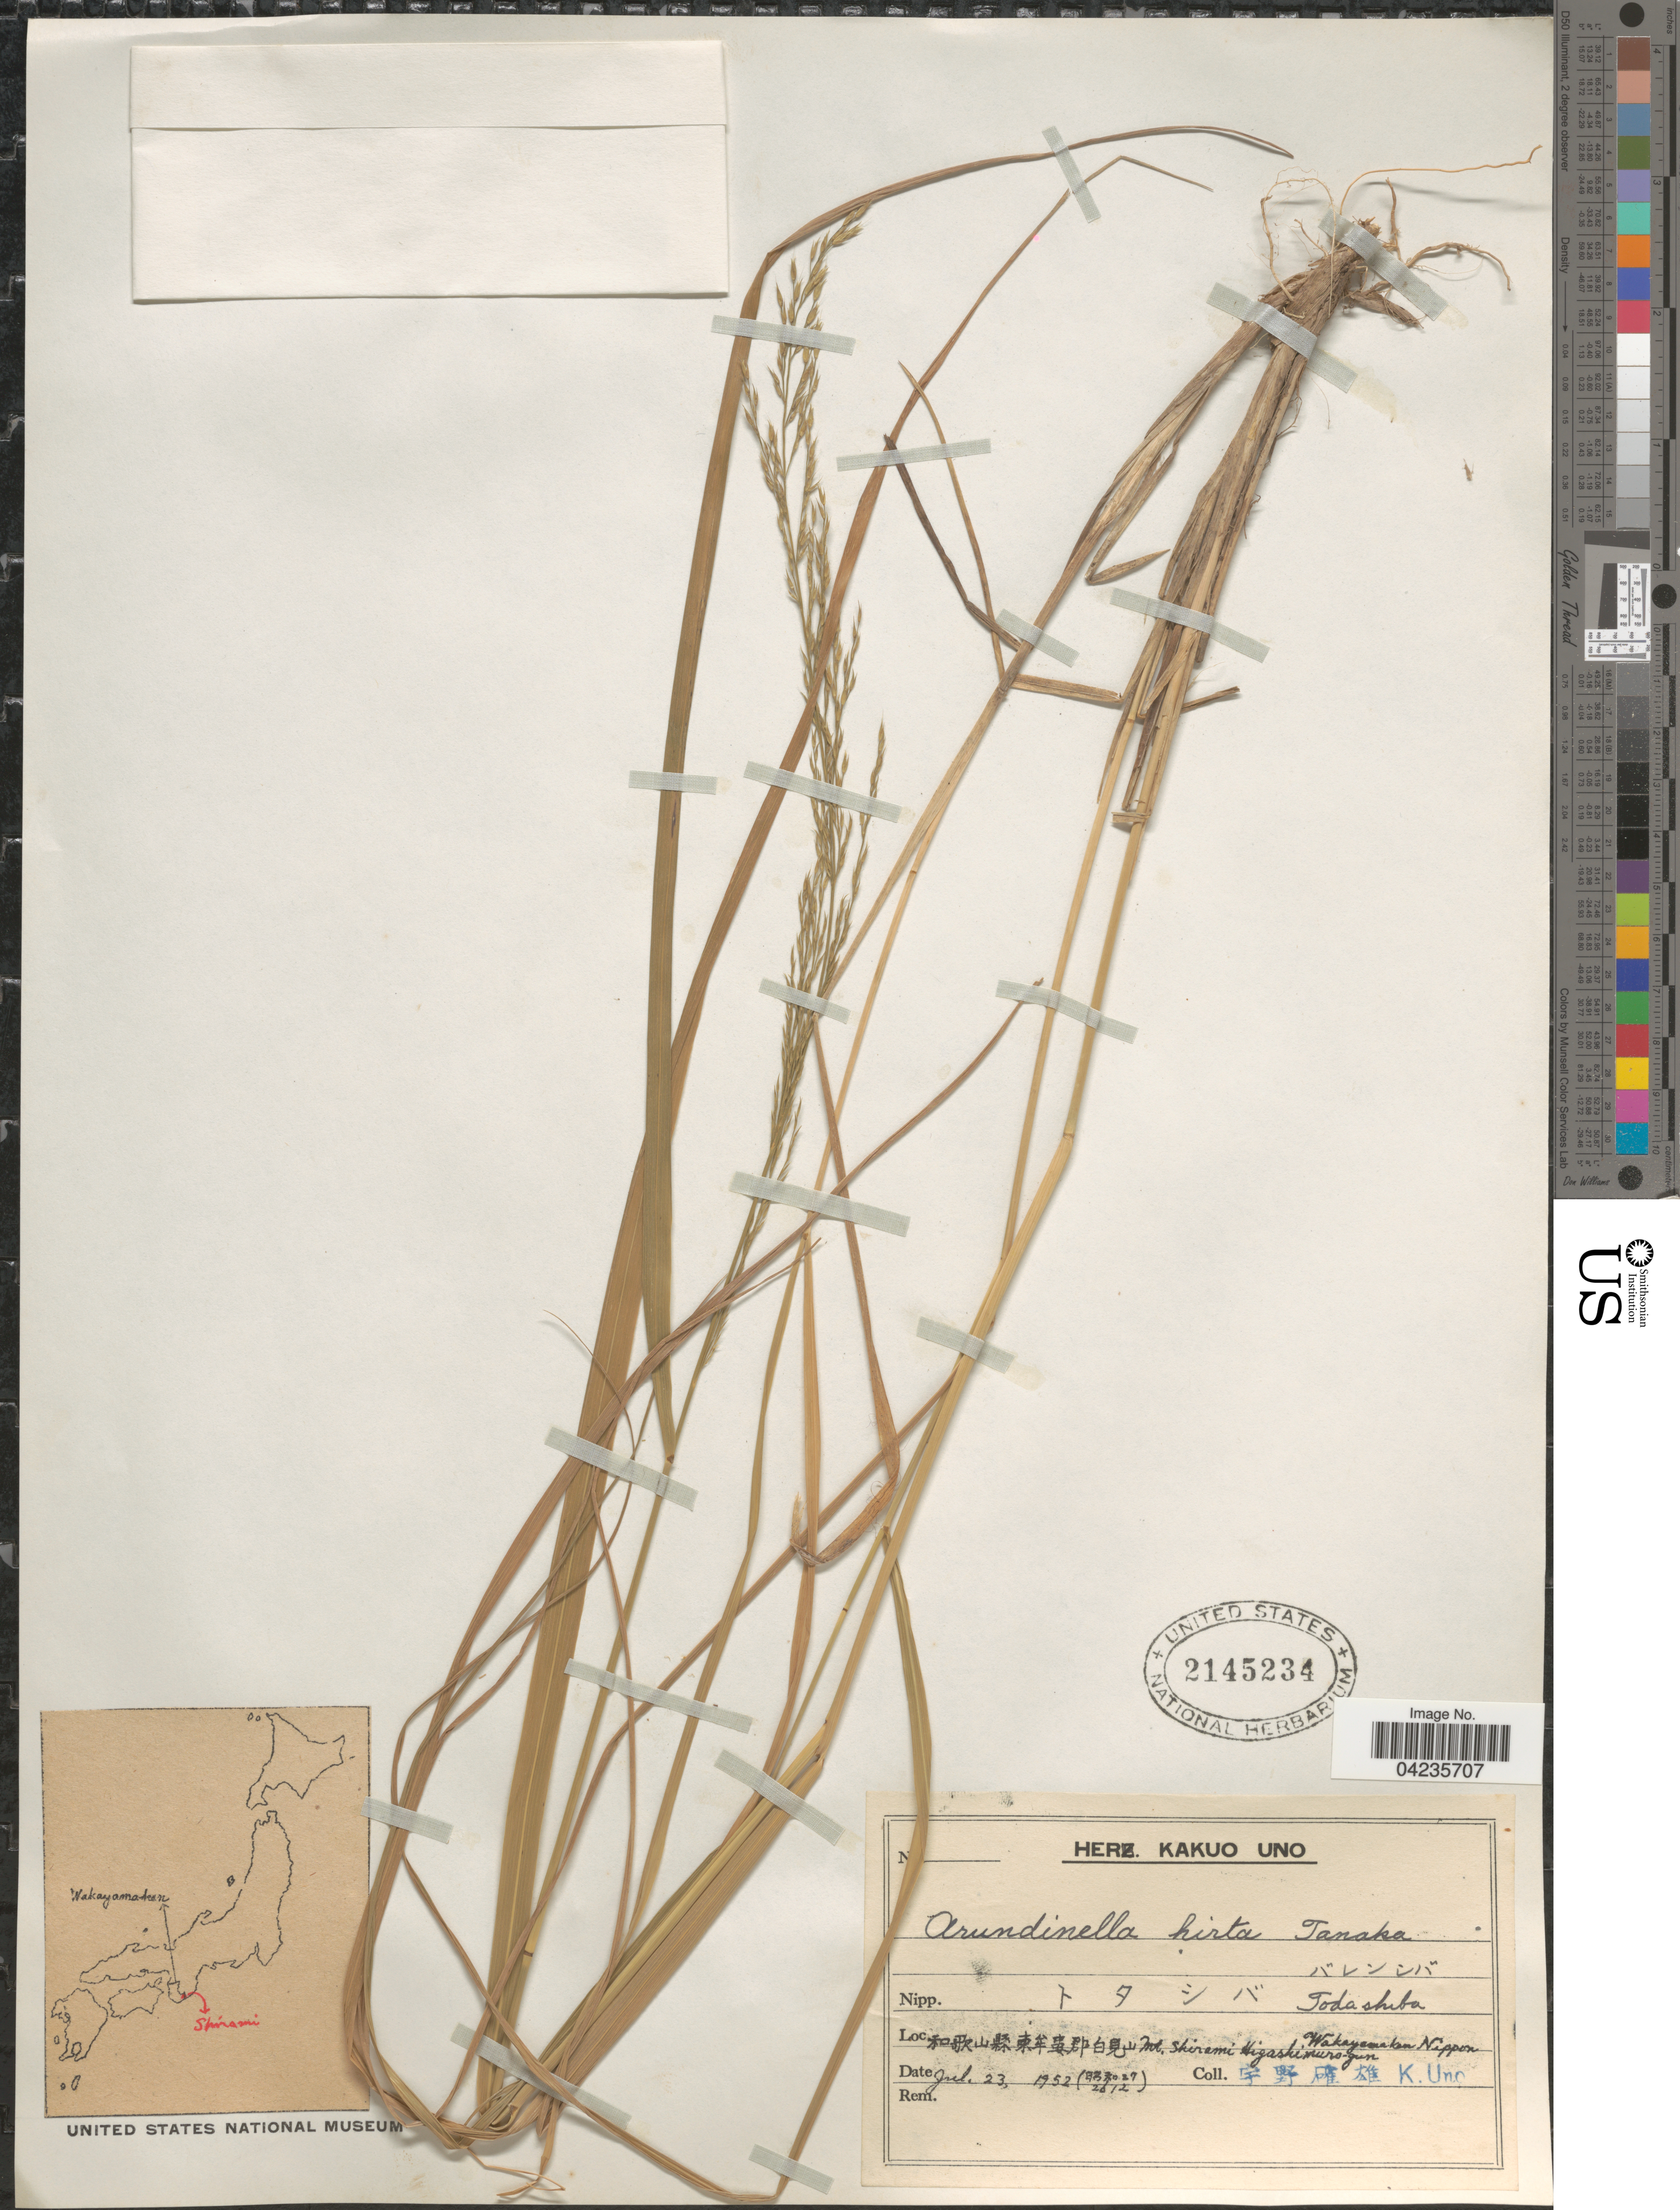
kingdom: Plantae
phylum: Tracheophyta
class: Liliopsida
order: Poales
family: Poaceae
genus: Arundinella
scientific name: Arundinella hirta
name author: (Thunb.) Tanaka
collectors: K. Uno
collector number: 2612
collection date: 1952-07-23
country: Japan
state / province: Wakayama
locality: X. Mt. Shiromi. Higashimuro-gun. Wakayama-ken. Nippon.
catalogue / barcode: US 2145234